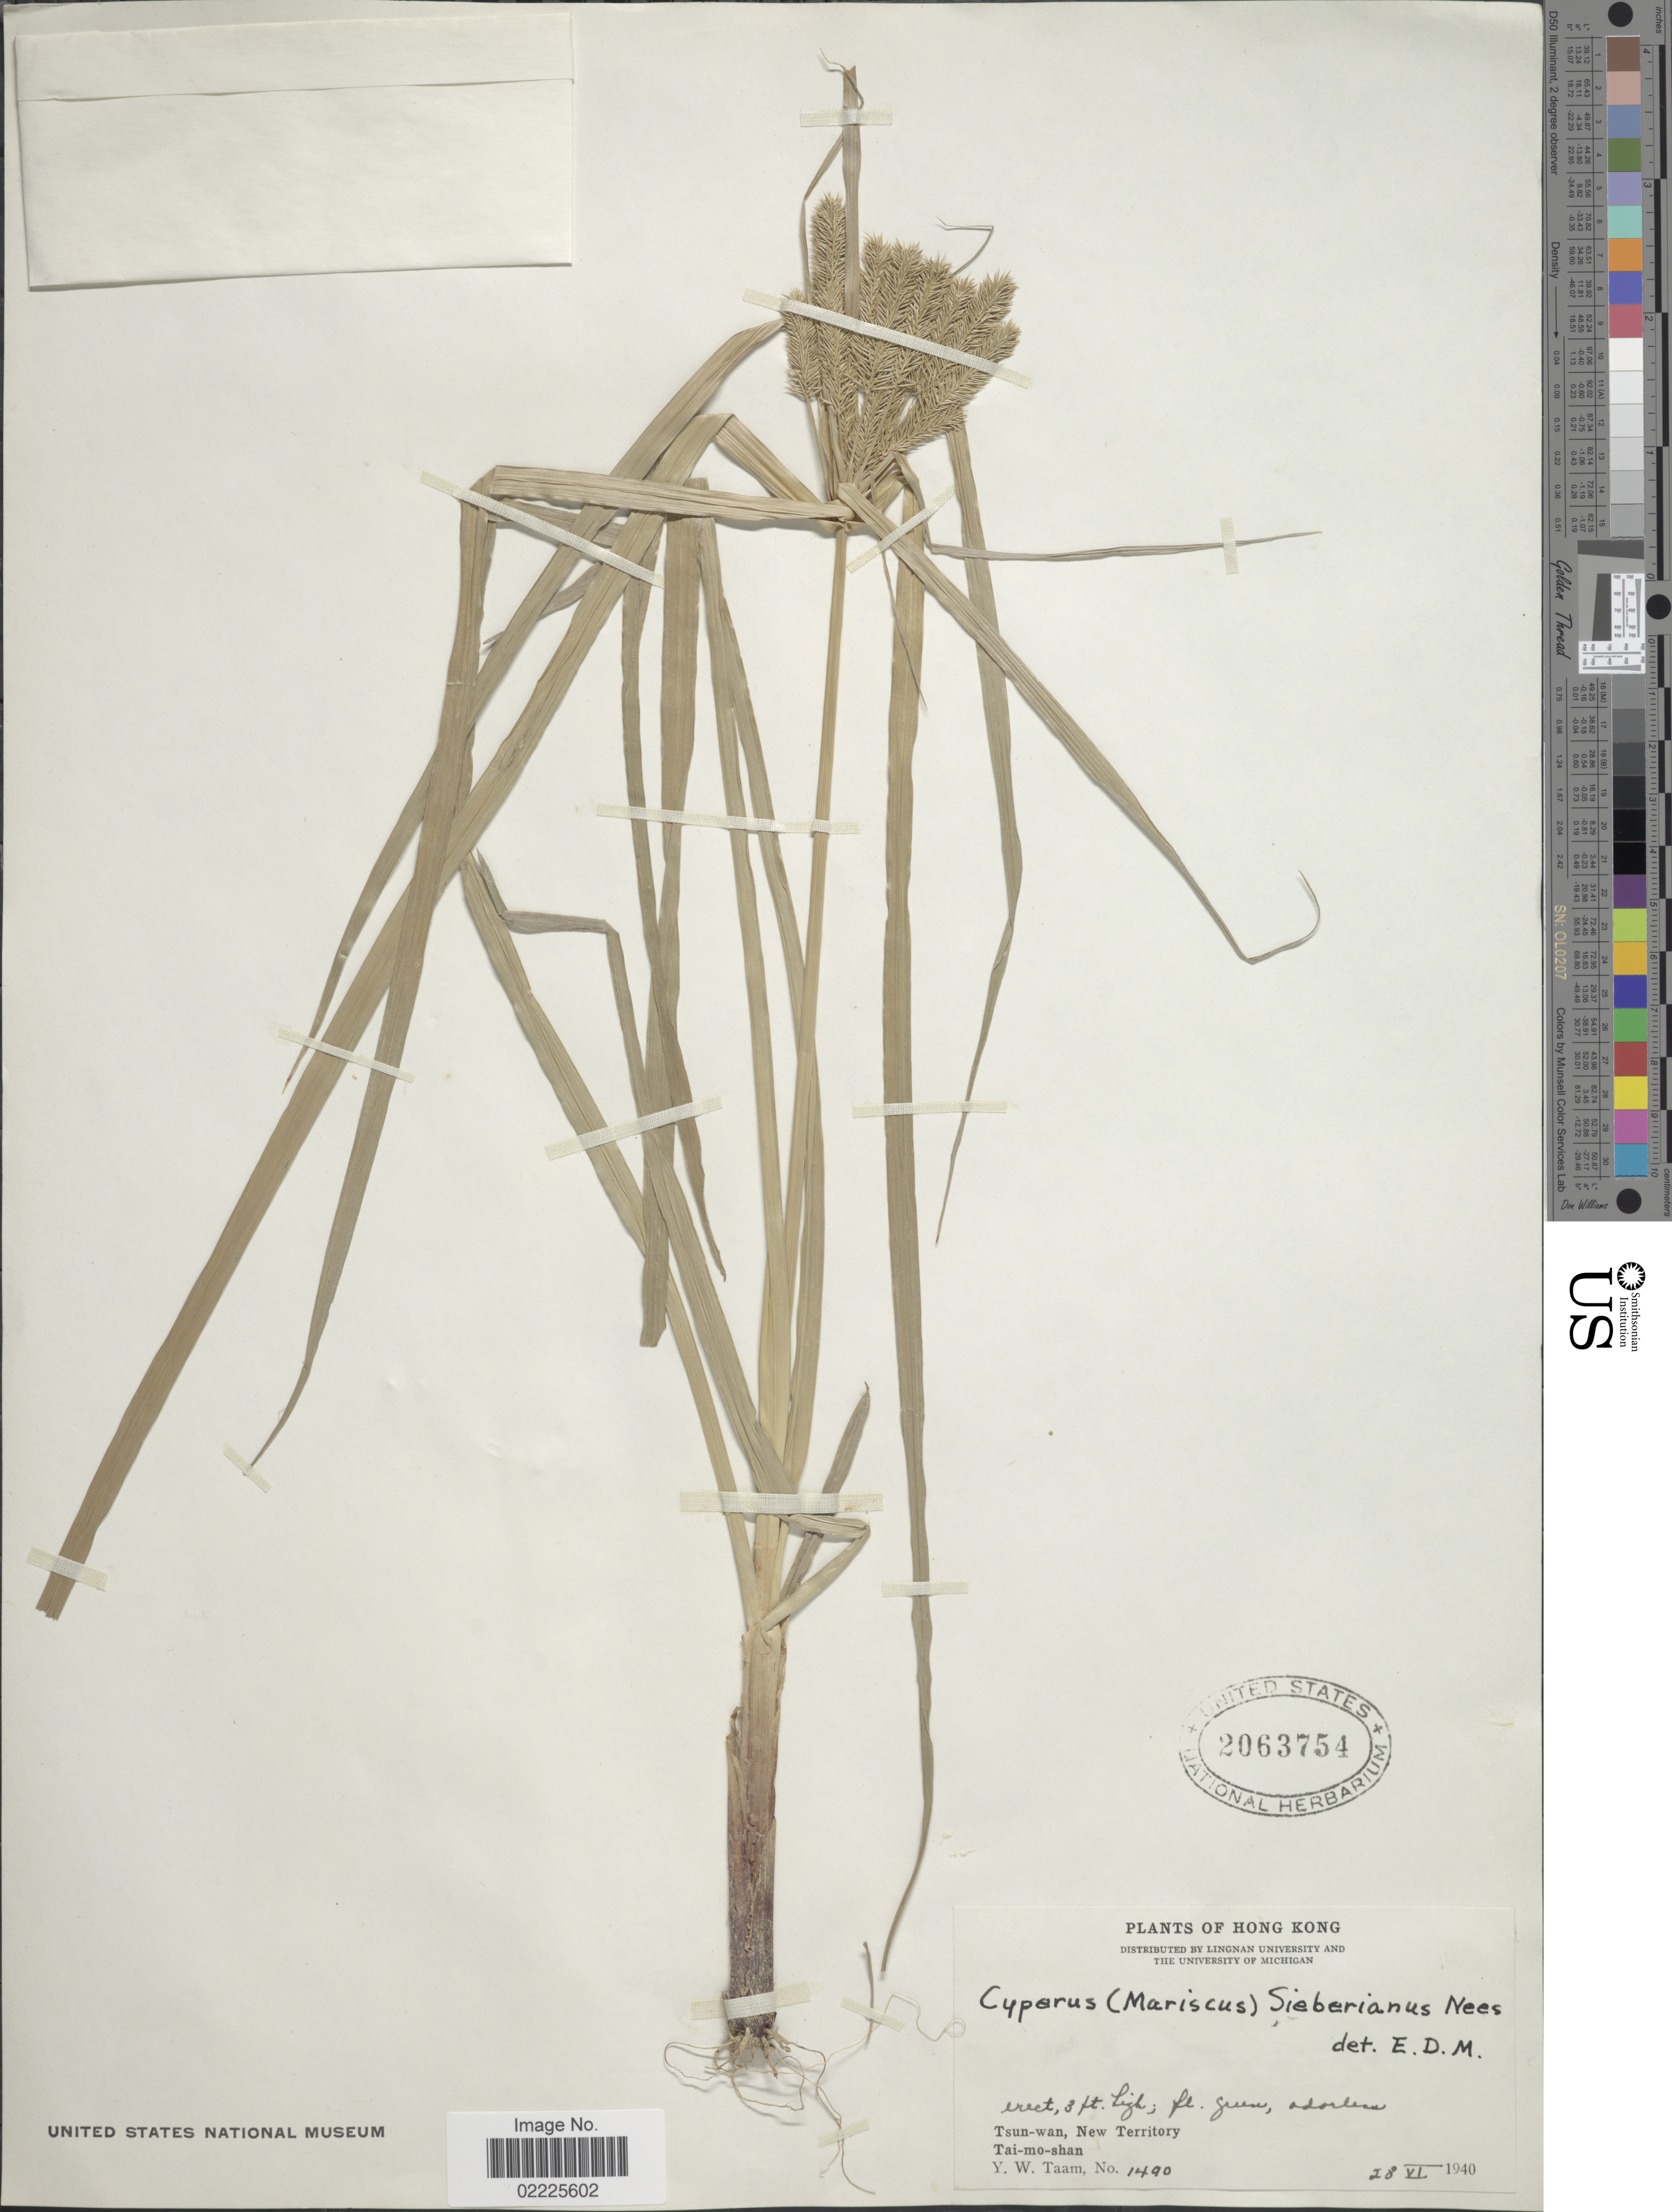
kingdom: Plantae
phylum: Tracheophyta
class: Liliopsida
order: Poales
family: Cyperaceae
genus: Cyperus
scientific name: Cyperus cyperoides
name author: (L.) Kuntze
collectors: Y. W. Taam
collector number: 1400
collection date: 1940-06-28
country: China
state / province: Hong Kong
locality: Tsun-wan, New Territory, Tai-mo-shan.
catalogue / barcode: US 2063754